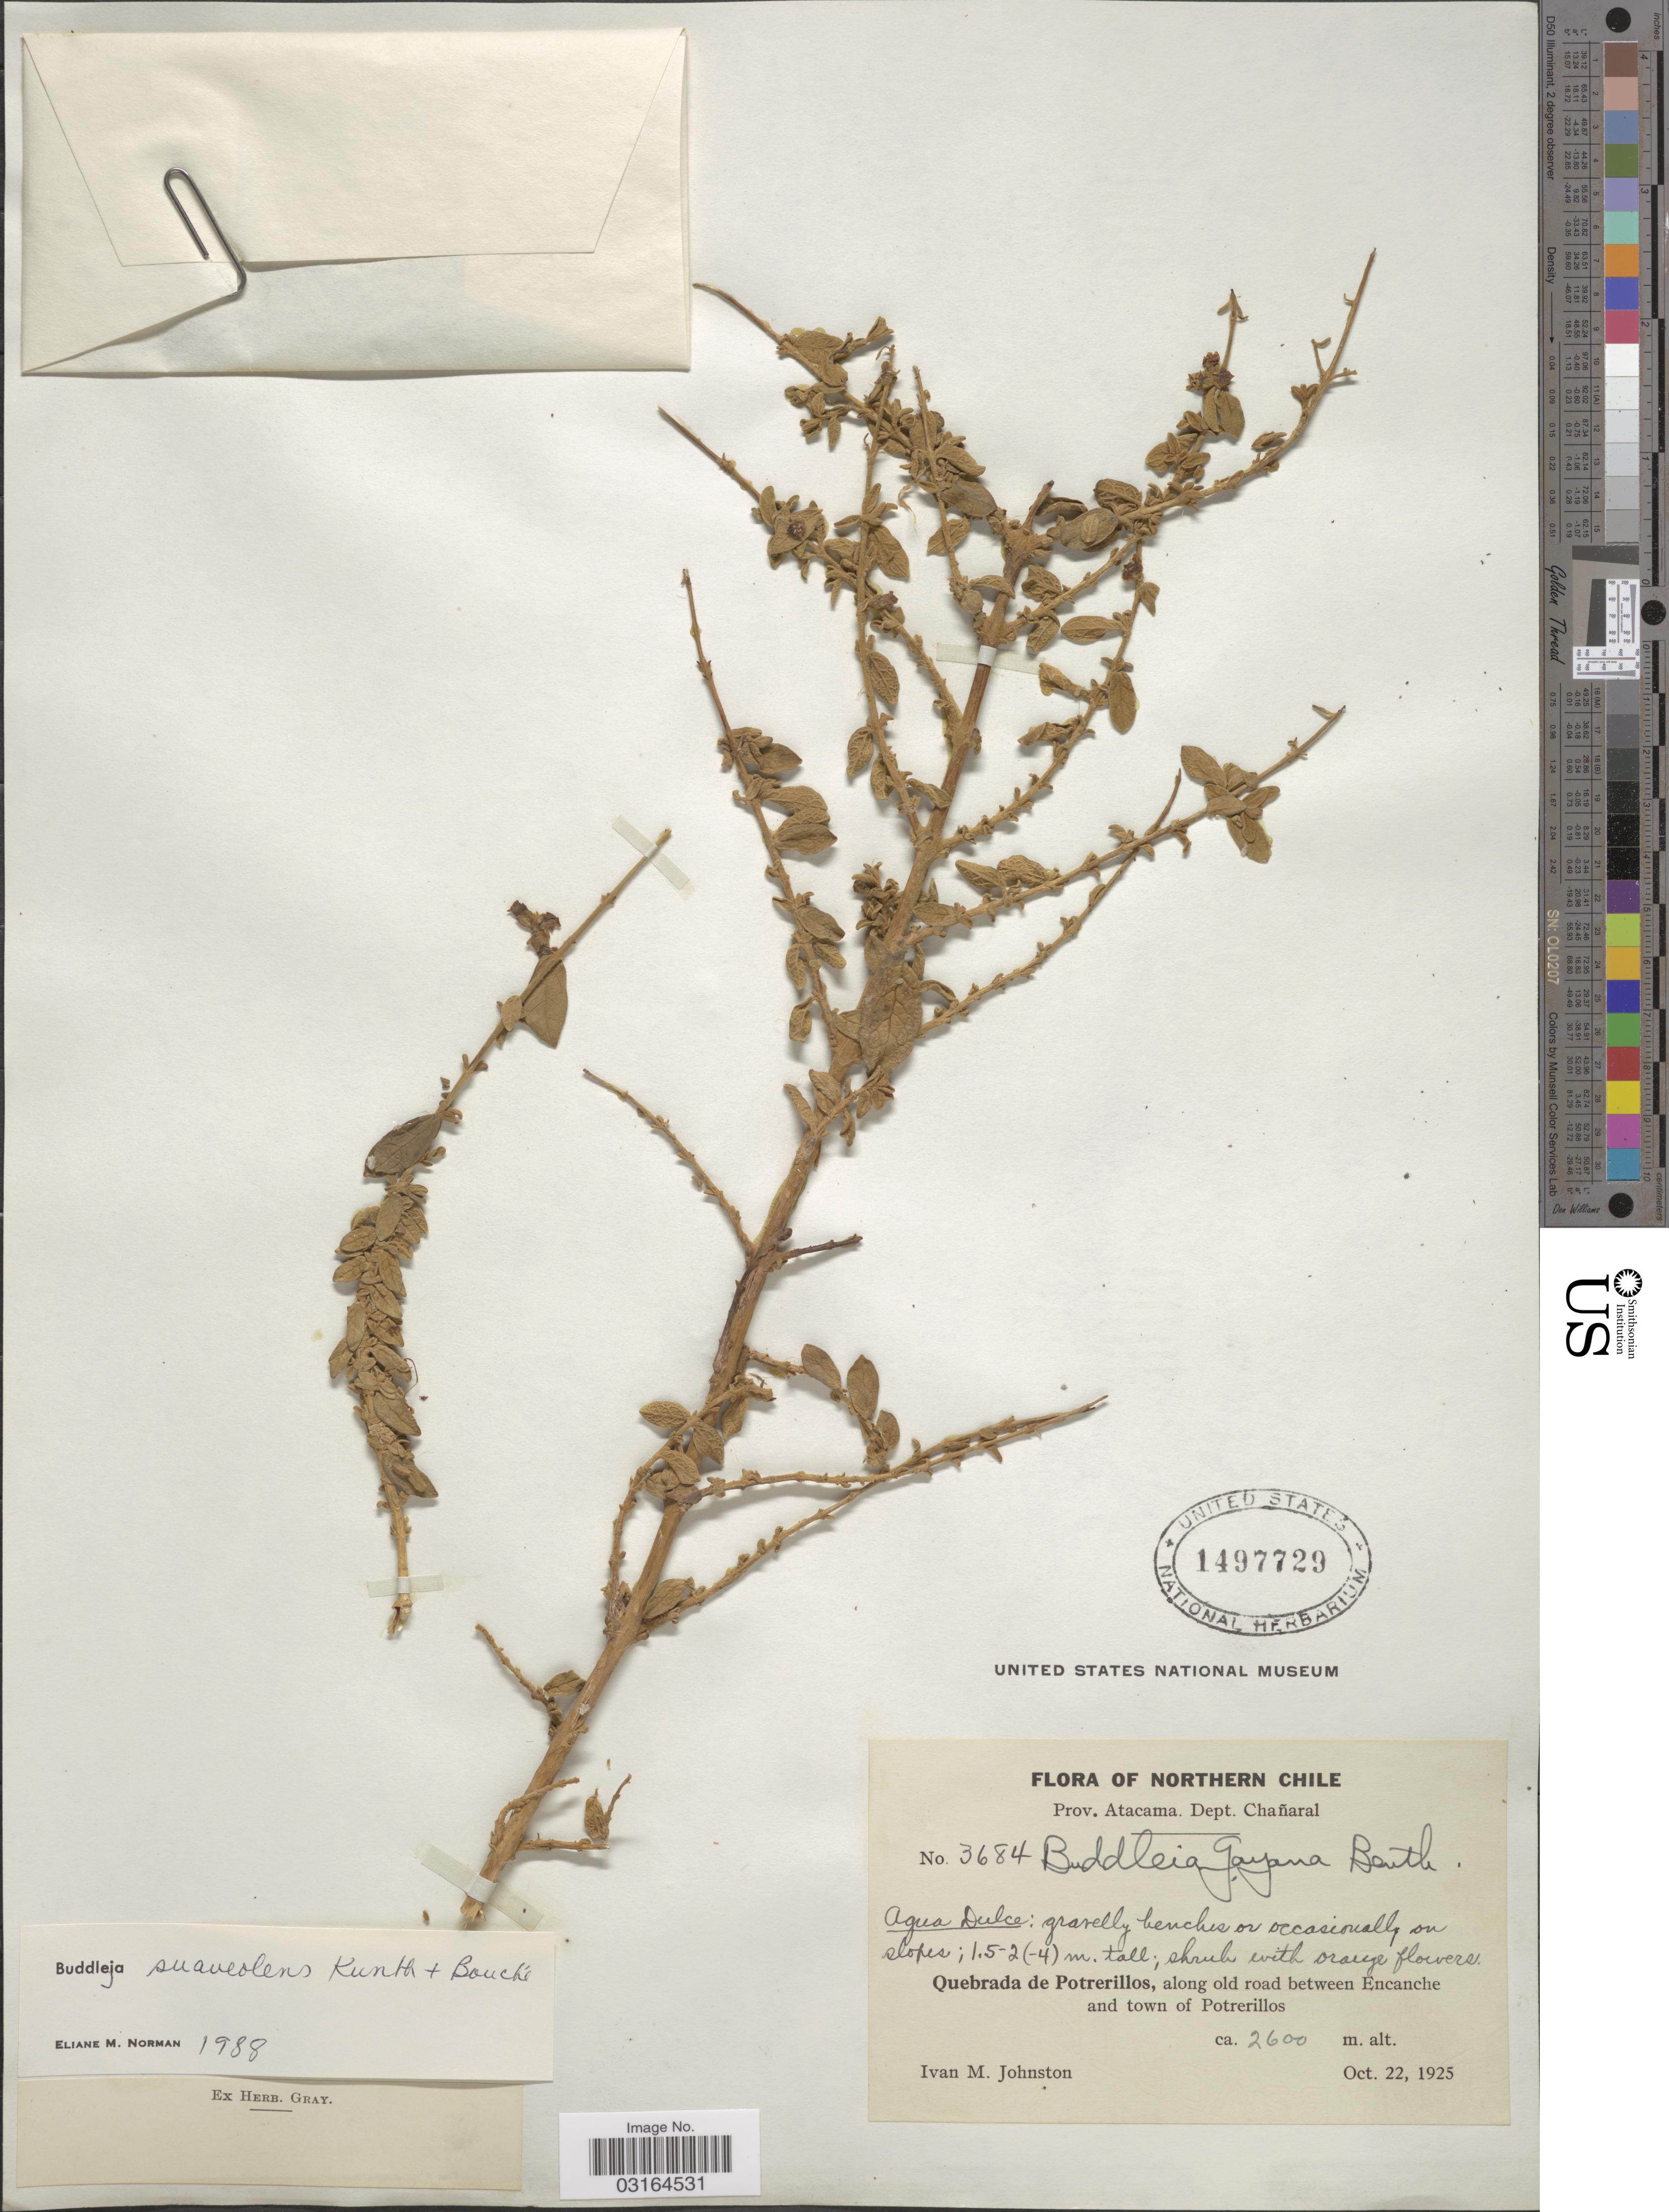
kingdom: Plantae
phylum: Tracheophyta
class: Magnoliopsida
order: Lamiales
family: Scrophulariaceae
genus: Buddleja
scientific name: Buddleja suaveolens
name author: Kunth & C.D. Bouché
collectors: I.M. Johnston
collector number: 3684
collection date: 1925-10-22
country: Chile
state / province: Atacama (III)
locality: Northern Chile. Prov. Atacama. Dept. Chañaral. Quebrada de Potrerillos, along old road between Encanche and town of Potrerillos.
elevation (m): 2600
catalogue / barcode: US 1497729